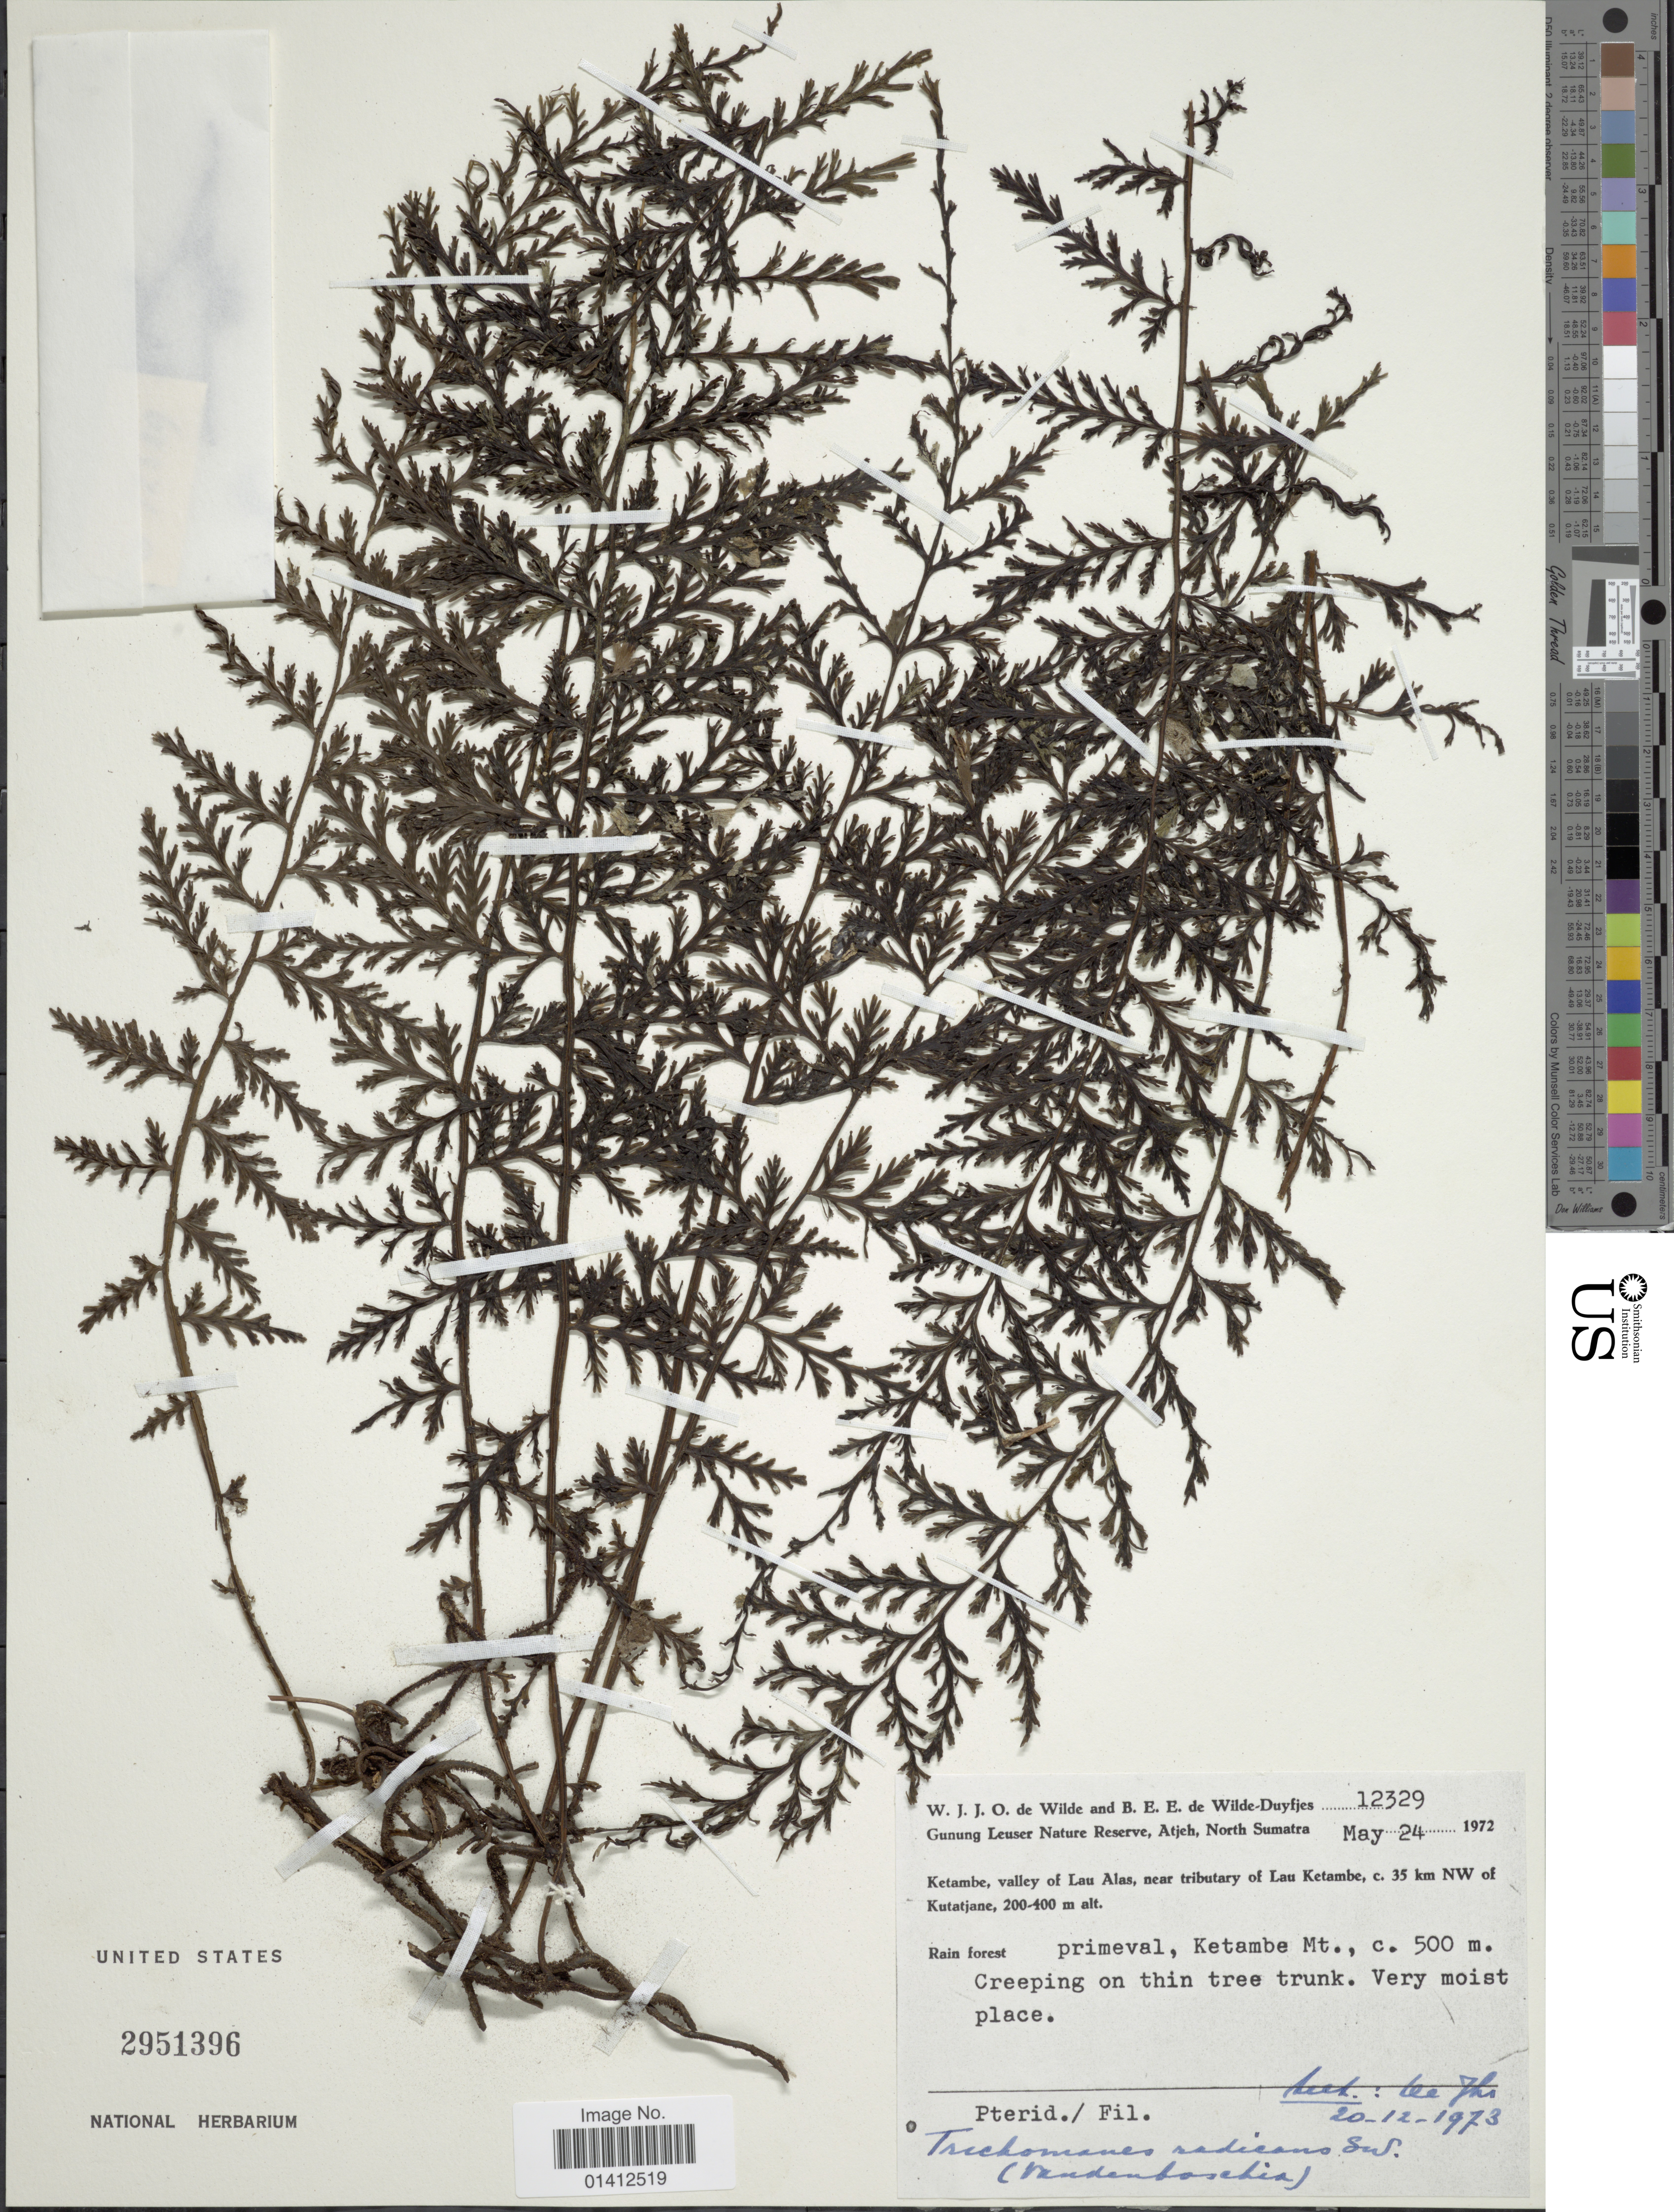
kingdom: Plantae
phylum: Tracheophyta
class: Polypodiopsida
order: Hymenophyllales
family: Hymenophyllaceae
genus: Vandenboschia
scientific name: Vandenboschia radicans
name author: (Sw.) Copel.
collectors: W. J. de Wilde & B. E. de Wilde-Duyfjes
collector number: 12329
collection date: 1972-05-24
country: Indonesia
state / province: Sumatra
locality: Gunung Leuser Nature Reserve, Atjeh, North Sumatra, Ketambe, valley of Lau Alas, near tributary of Lau Ketambe, c. 35 km NW of Kutatjane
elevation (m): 200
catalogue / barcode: US 2951396